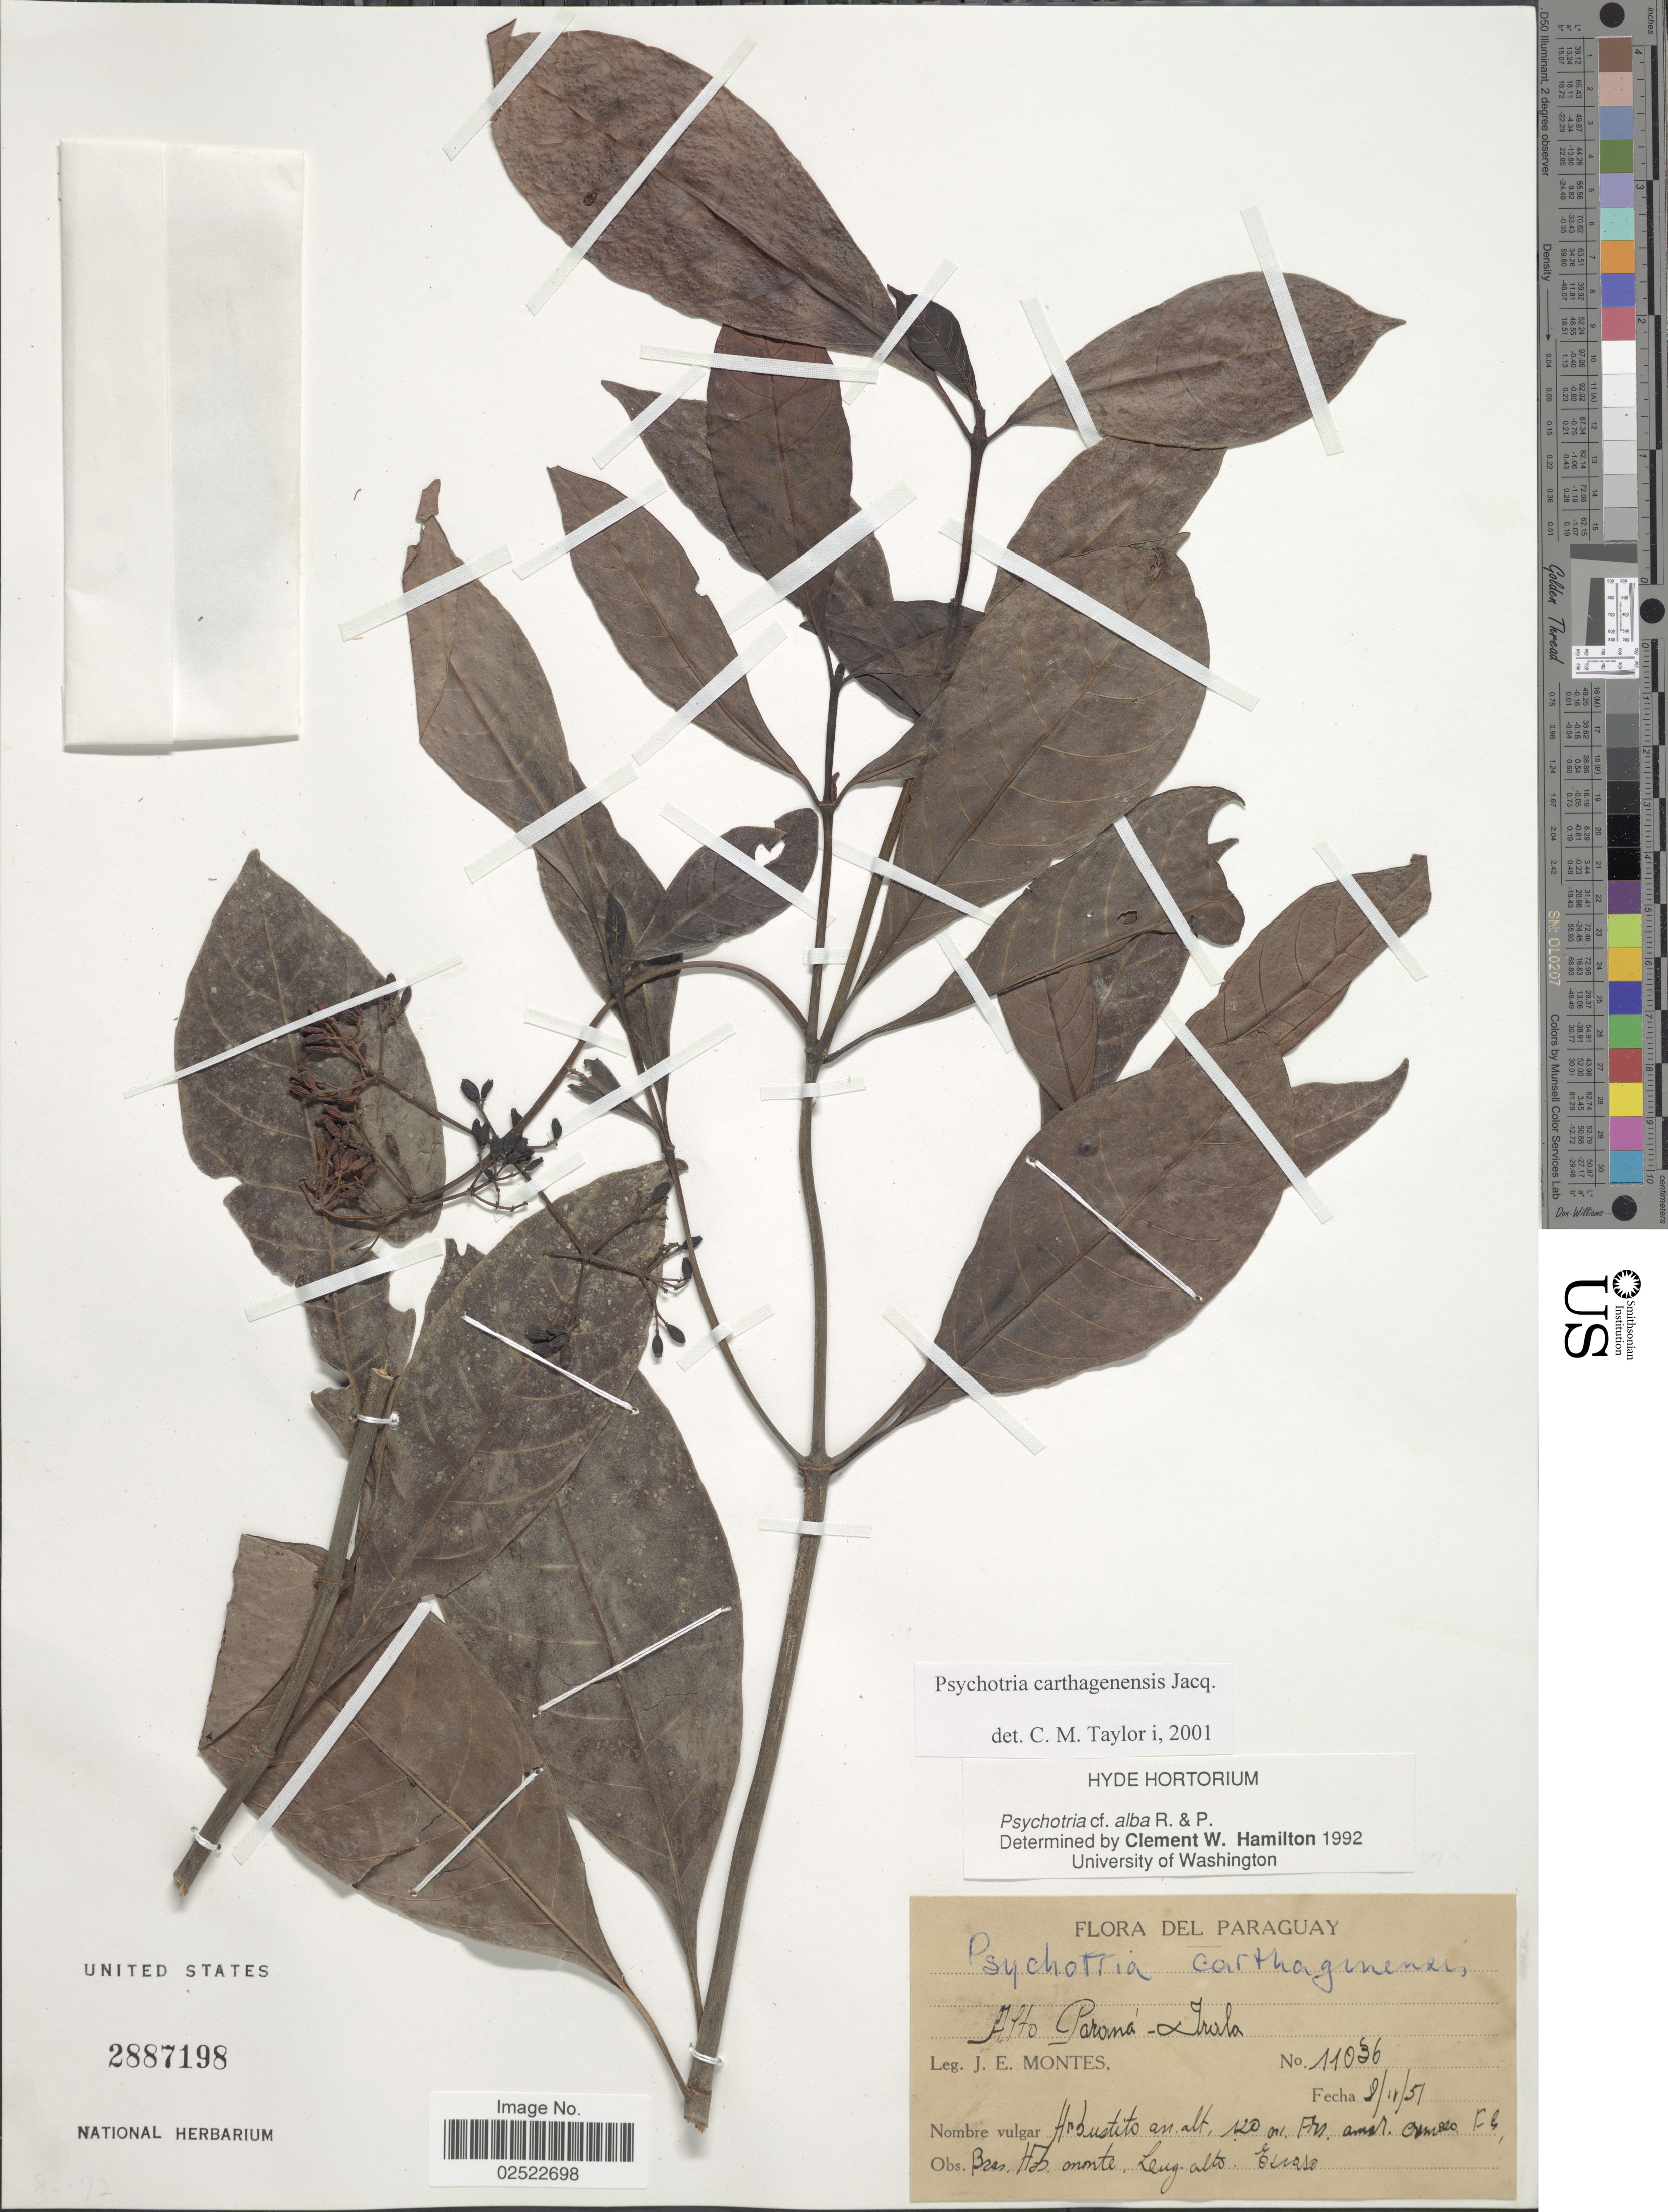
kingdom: Plantae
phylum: Tracheophyta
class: Magnoliopsida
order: Gentianales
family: Rubiaceae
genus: Psychotria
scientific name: Psychotria carthagenensis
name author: Jacq.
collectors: J. E. Montes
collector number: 11036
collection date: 1951-04-08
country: Paraguay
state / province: Alto Parana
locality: Alto Parana, Irula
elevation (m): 120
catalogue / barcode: US 2887198